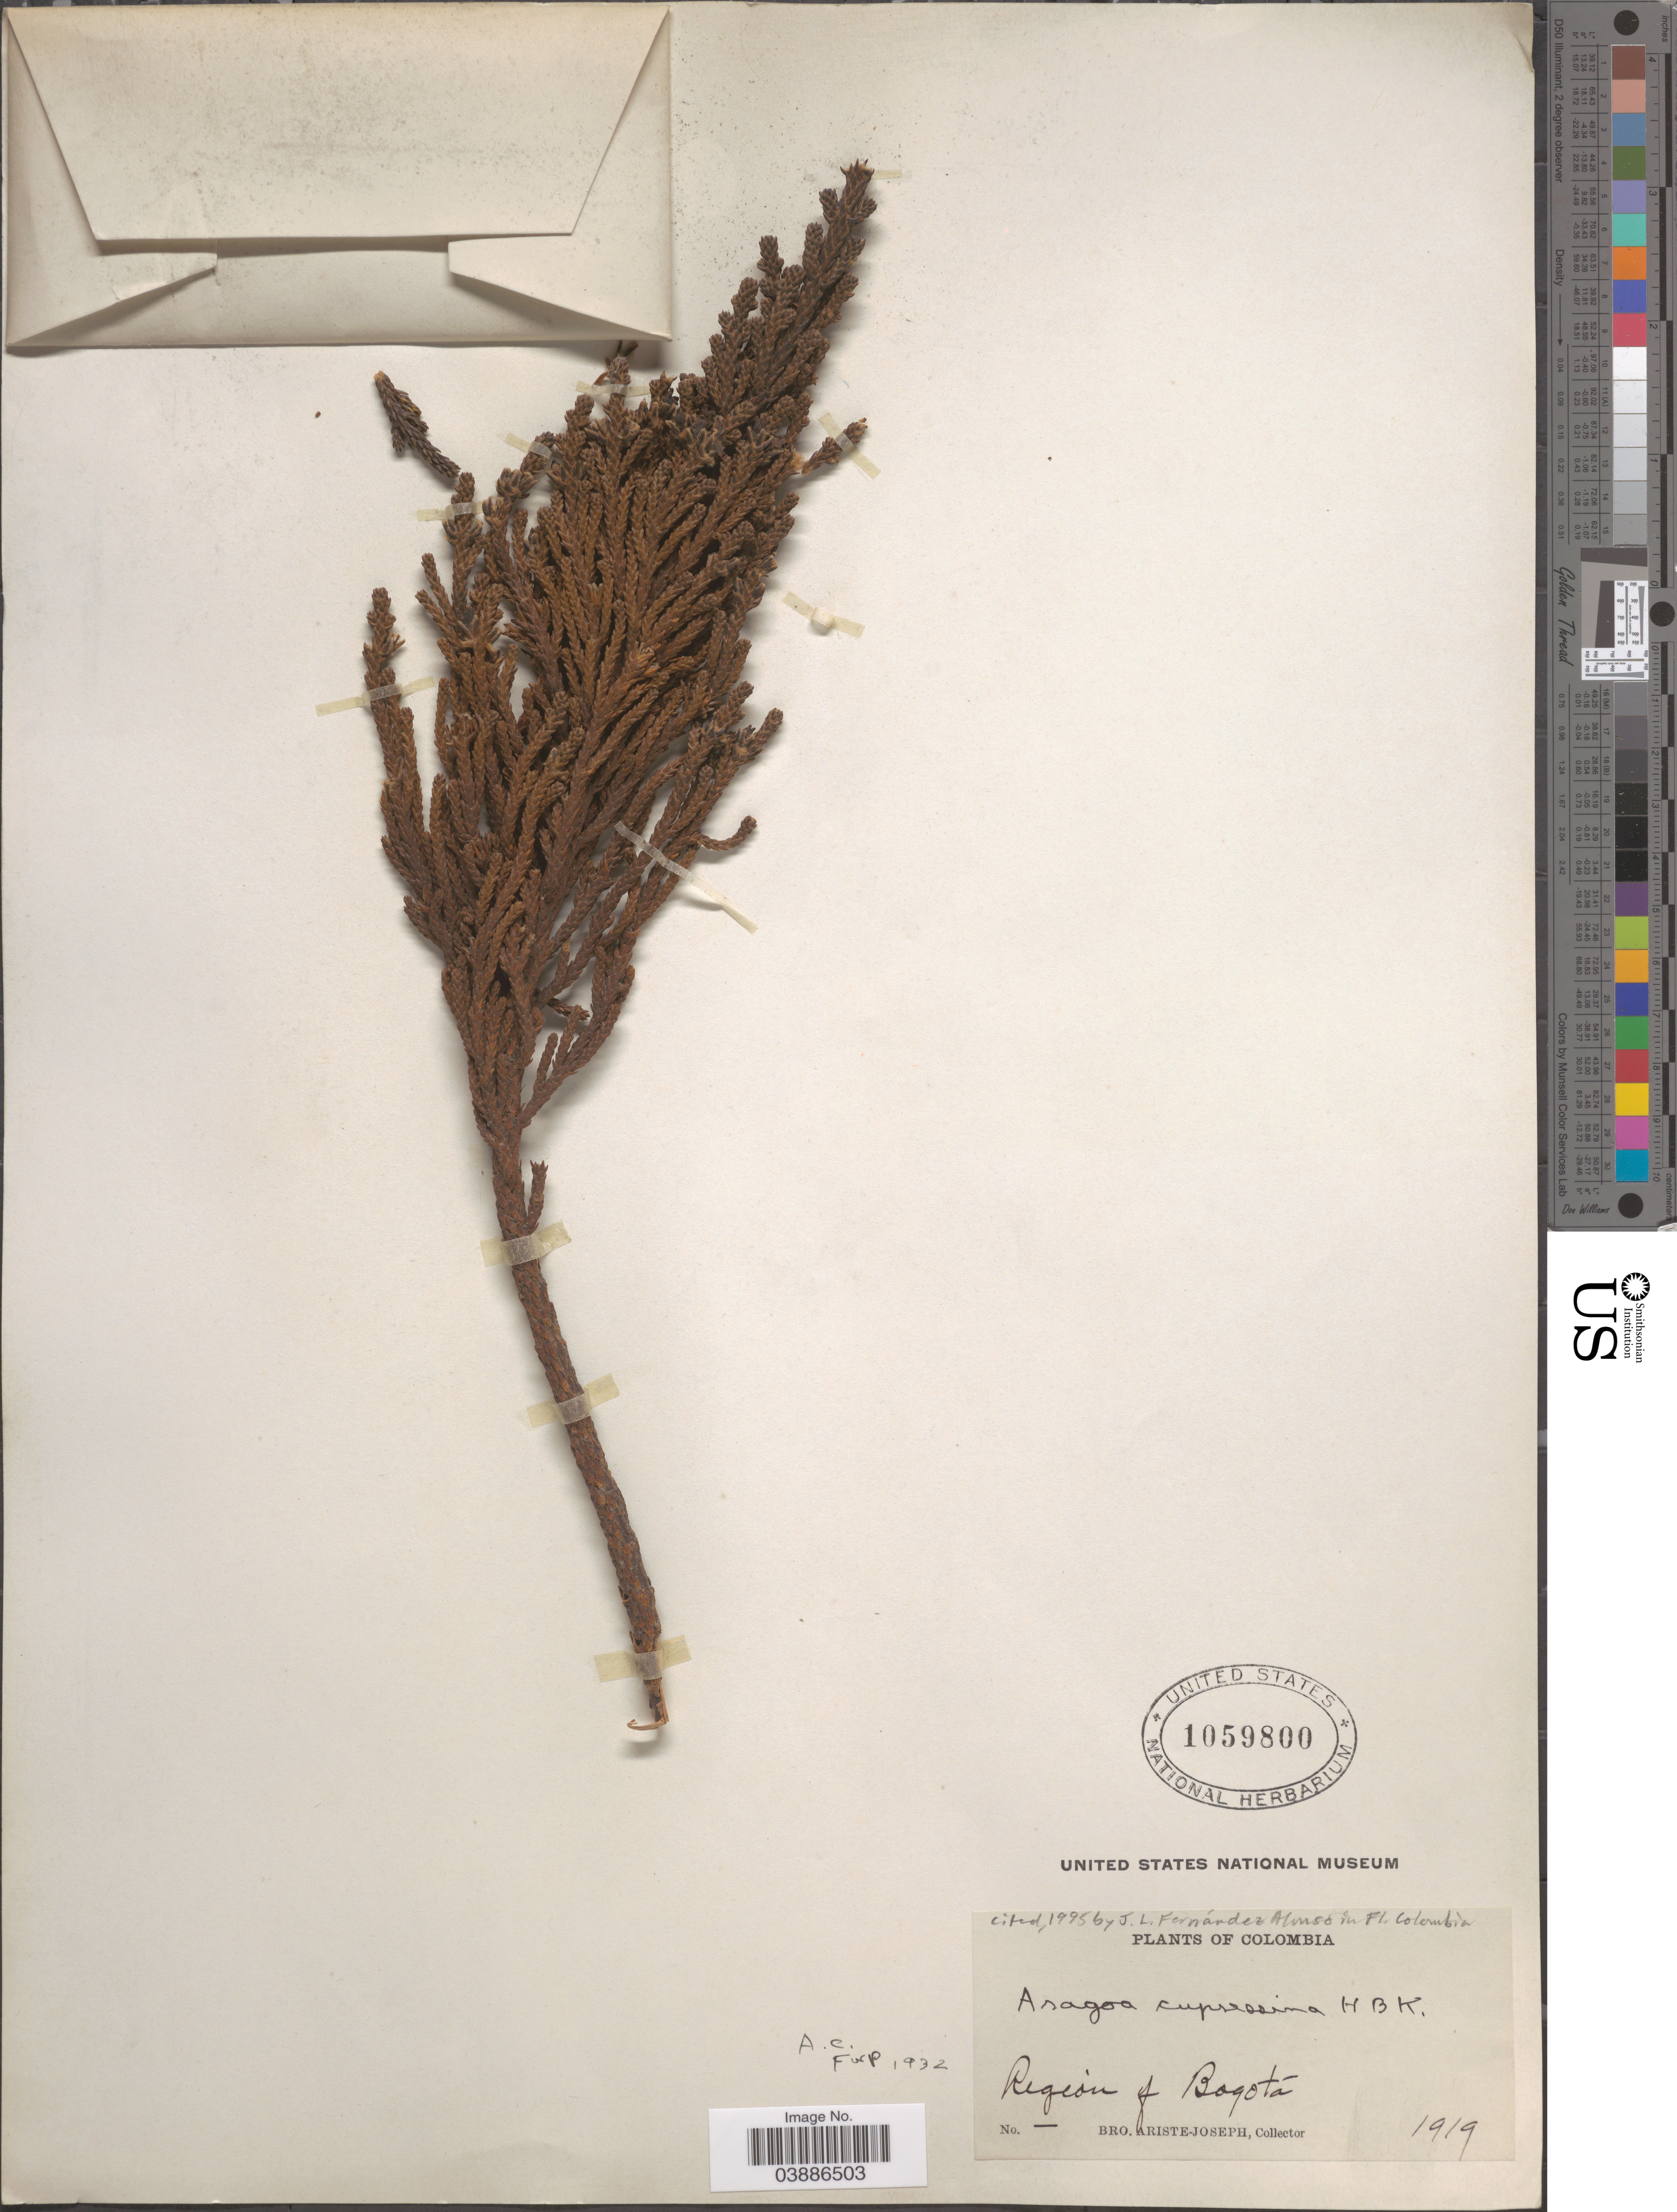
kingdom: Plantae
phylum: Tracheophyta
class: Magnoliopsida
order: Lamiales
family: Plantaginaceae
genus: Aragoa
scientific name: Aragoa cupressina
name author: Kunth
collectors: Bro. Ariste-Joseph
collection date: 1919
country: Colombia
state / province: Bogota D.C.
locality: Region of Bogotá.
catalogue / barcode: US 1059800